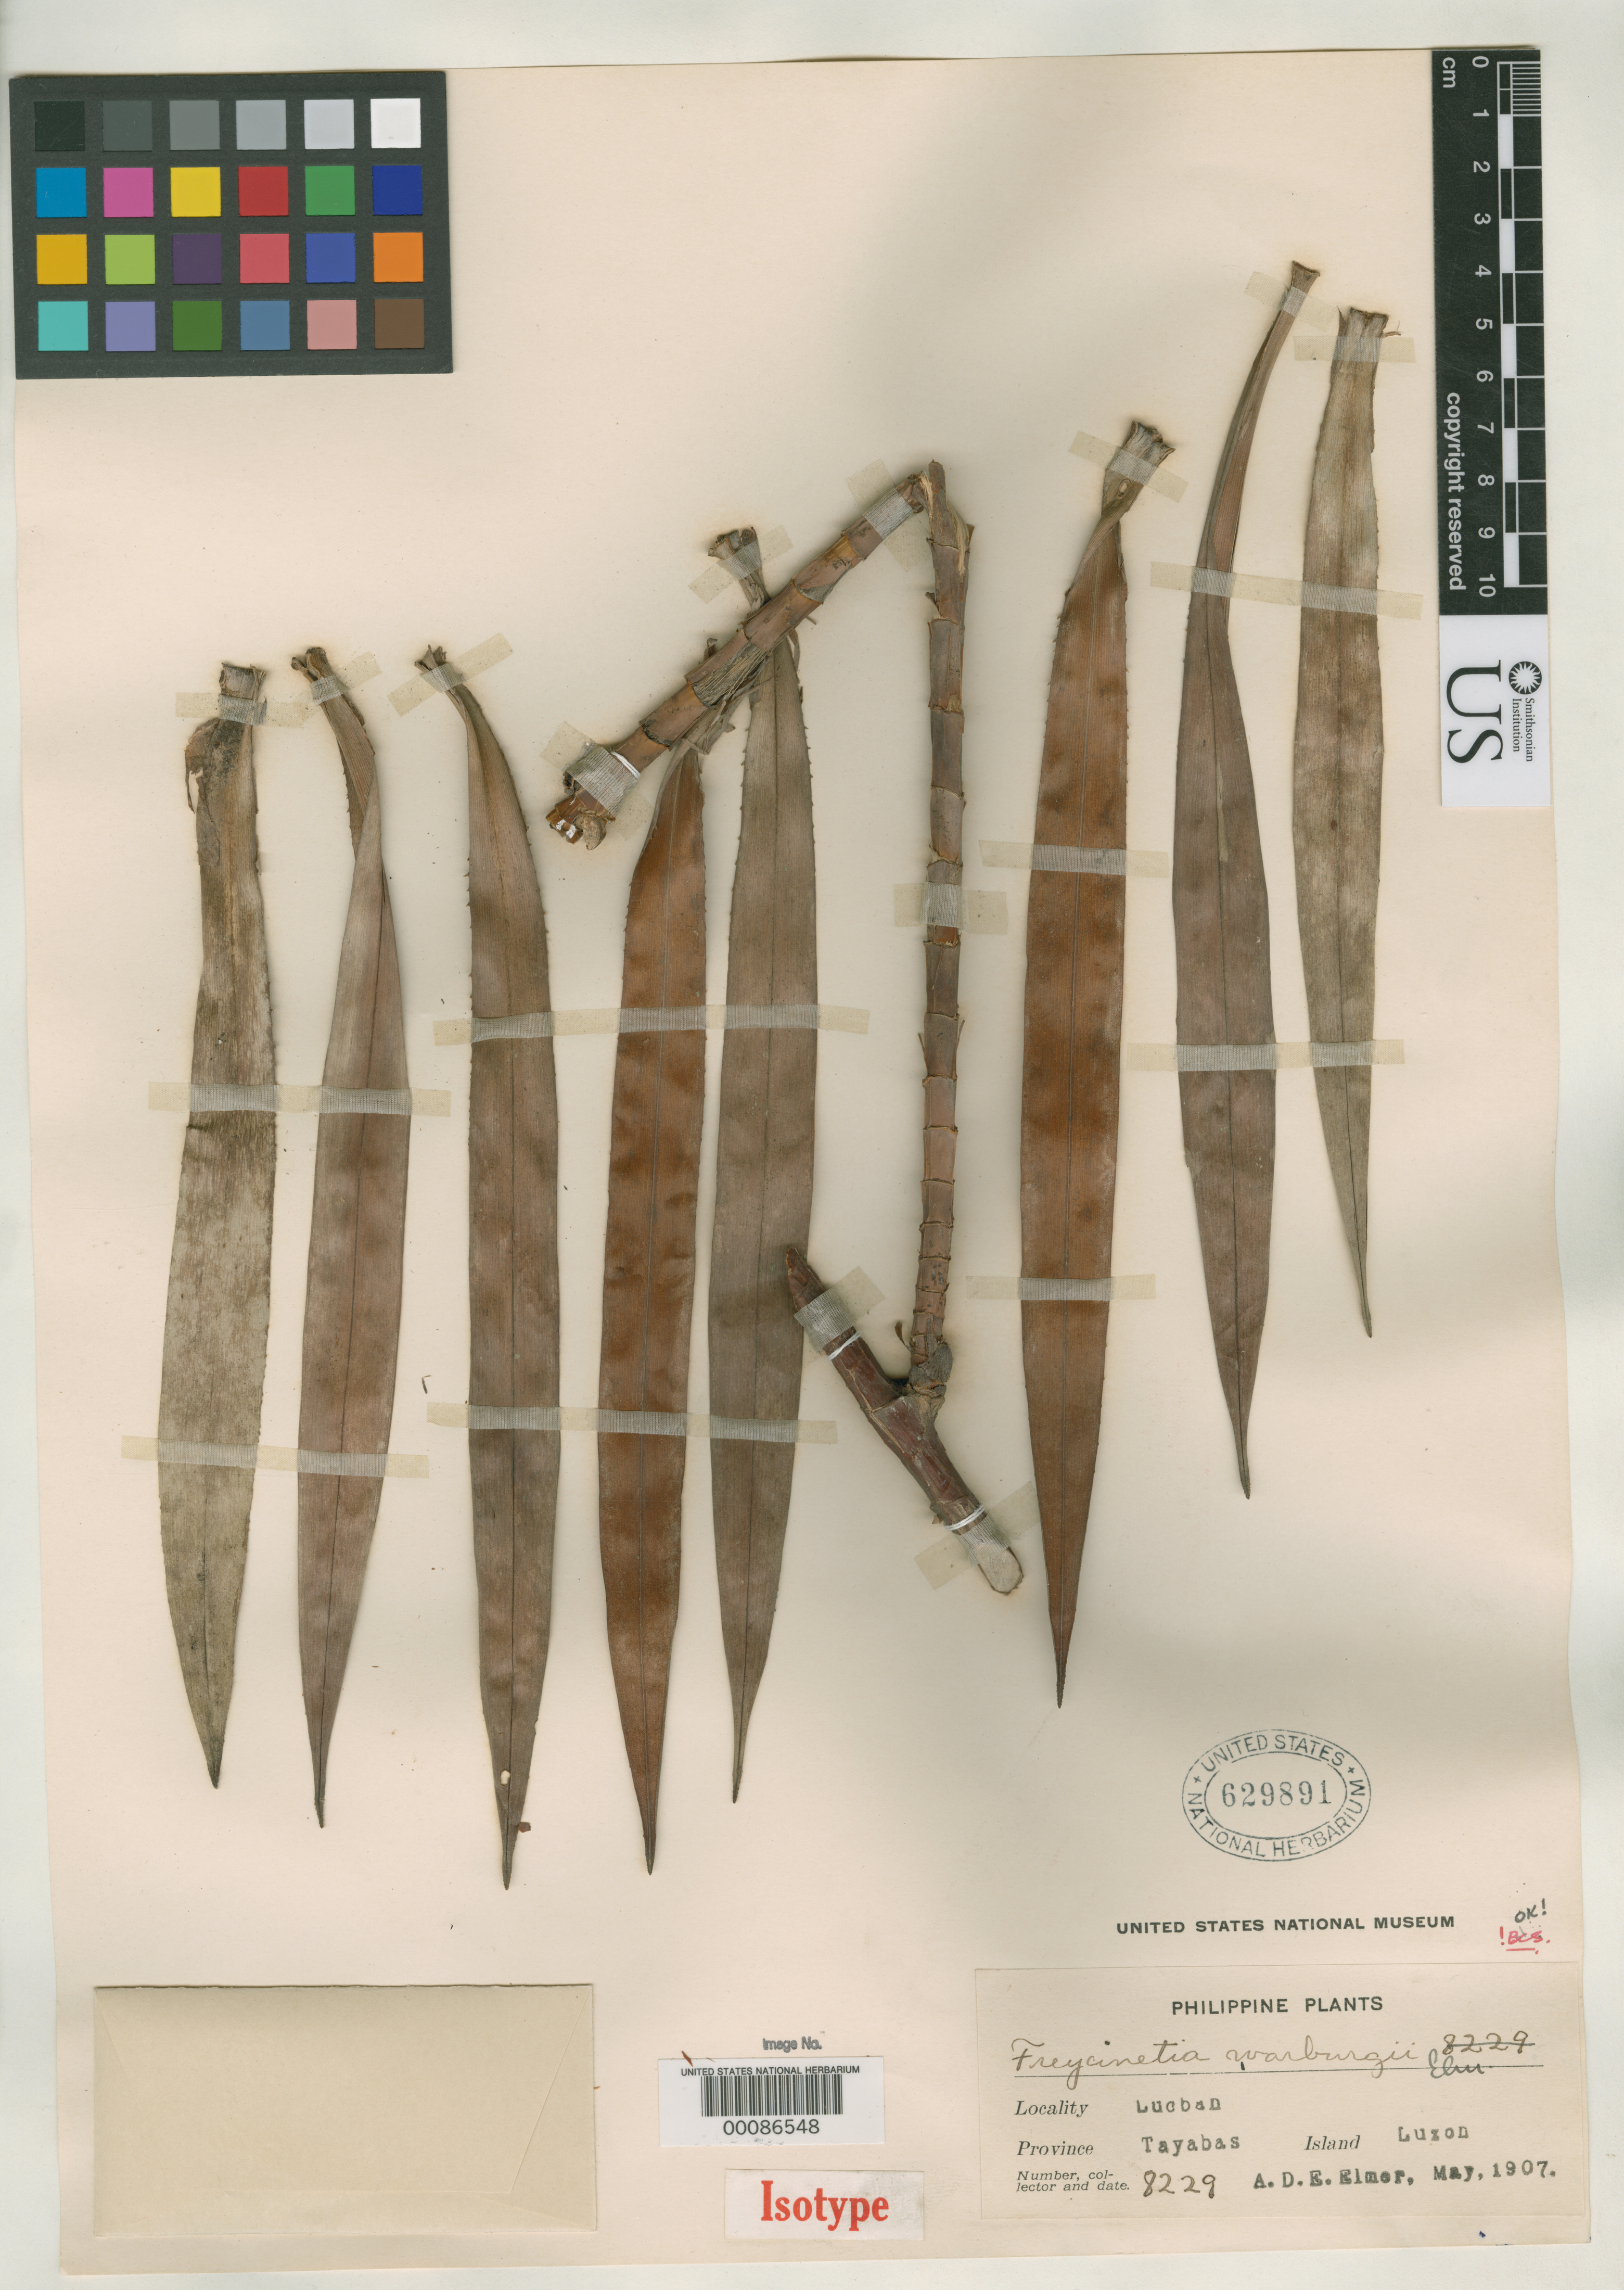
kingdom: Plantae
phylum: Tracheophyta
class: Liliopsida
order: Pandanales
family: Pandanaceae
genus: Freycinetia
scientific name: Freycinetia warburgii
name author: Elmer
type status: Isotype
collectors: A. D. E. Elmer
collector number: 8229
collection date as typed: May 1907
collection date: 1907-05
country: Philippines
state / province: Calabarzon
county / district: Quezon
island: Luzon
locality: Near Lucban.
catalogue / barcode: US 629891